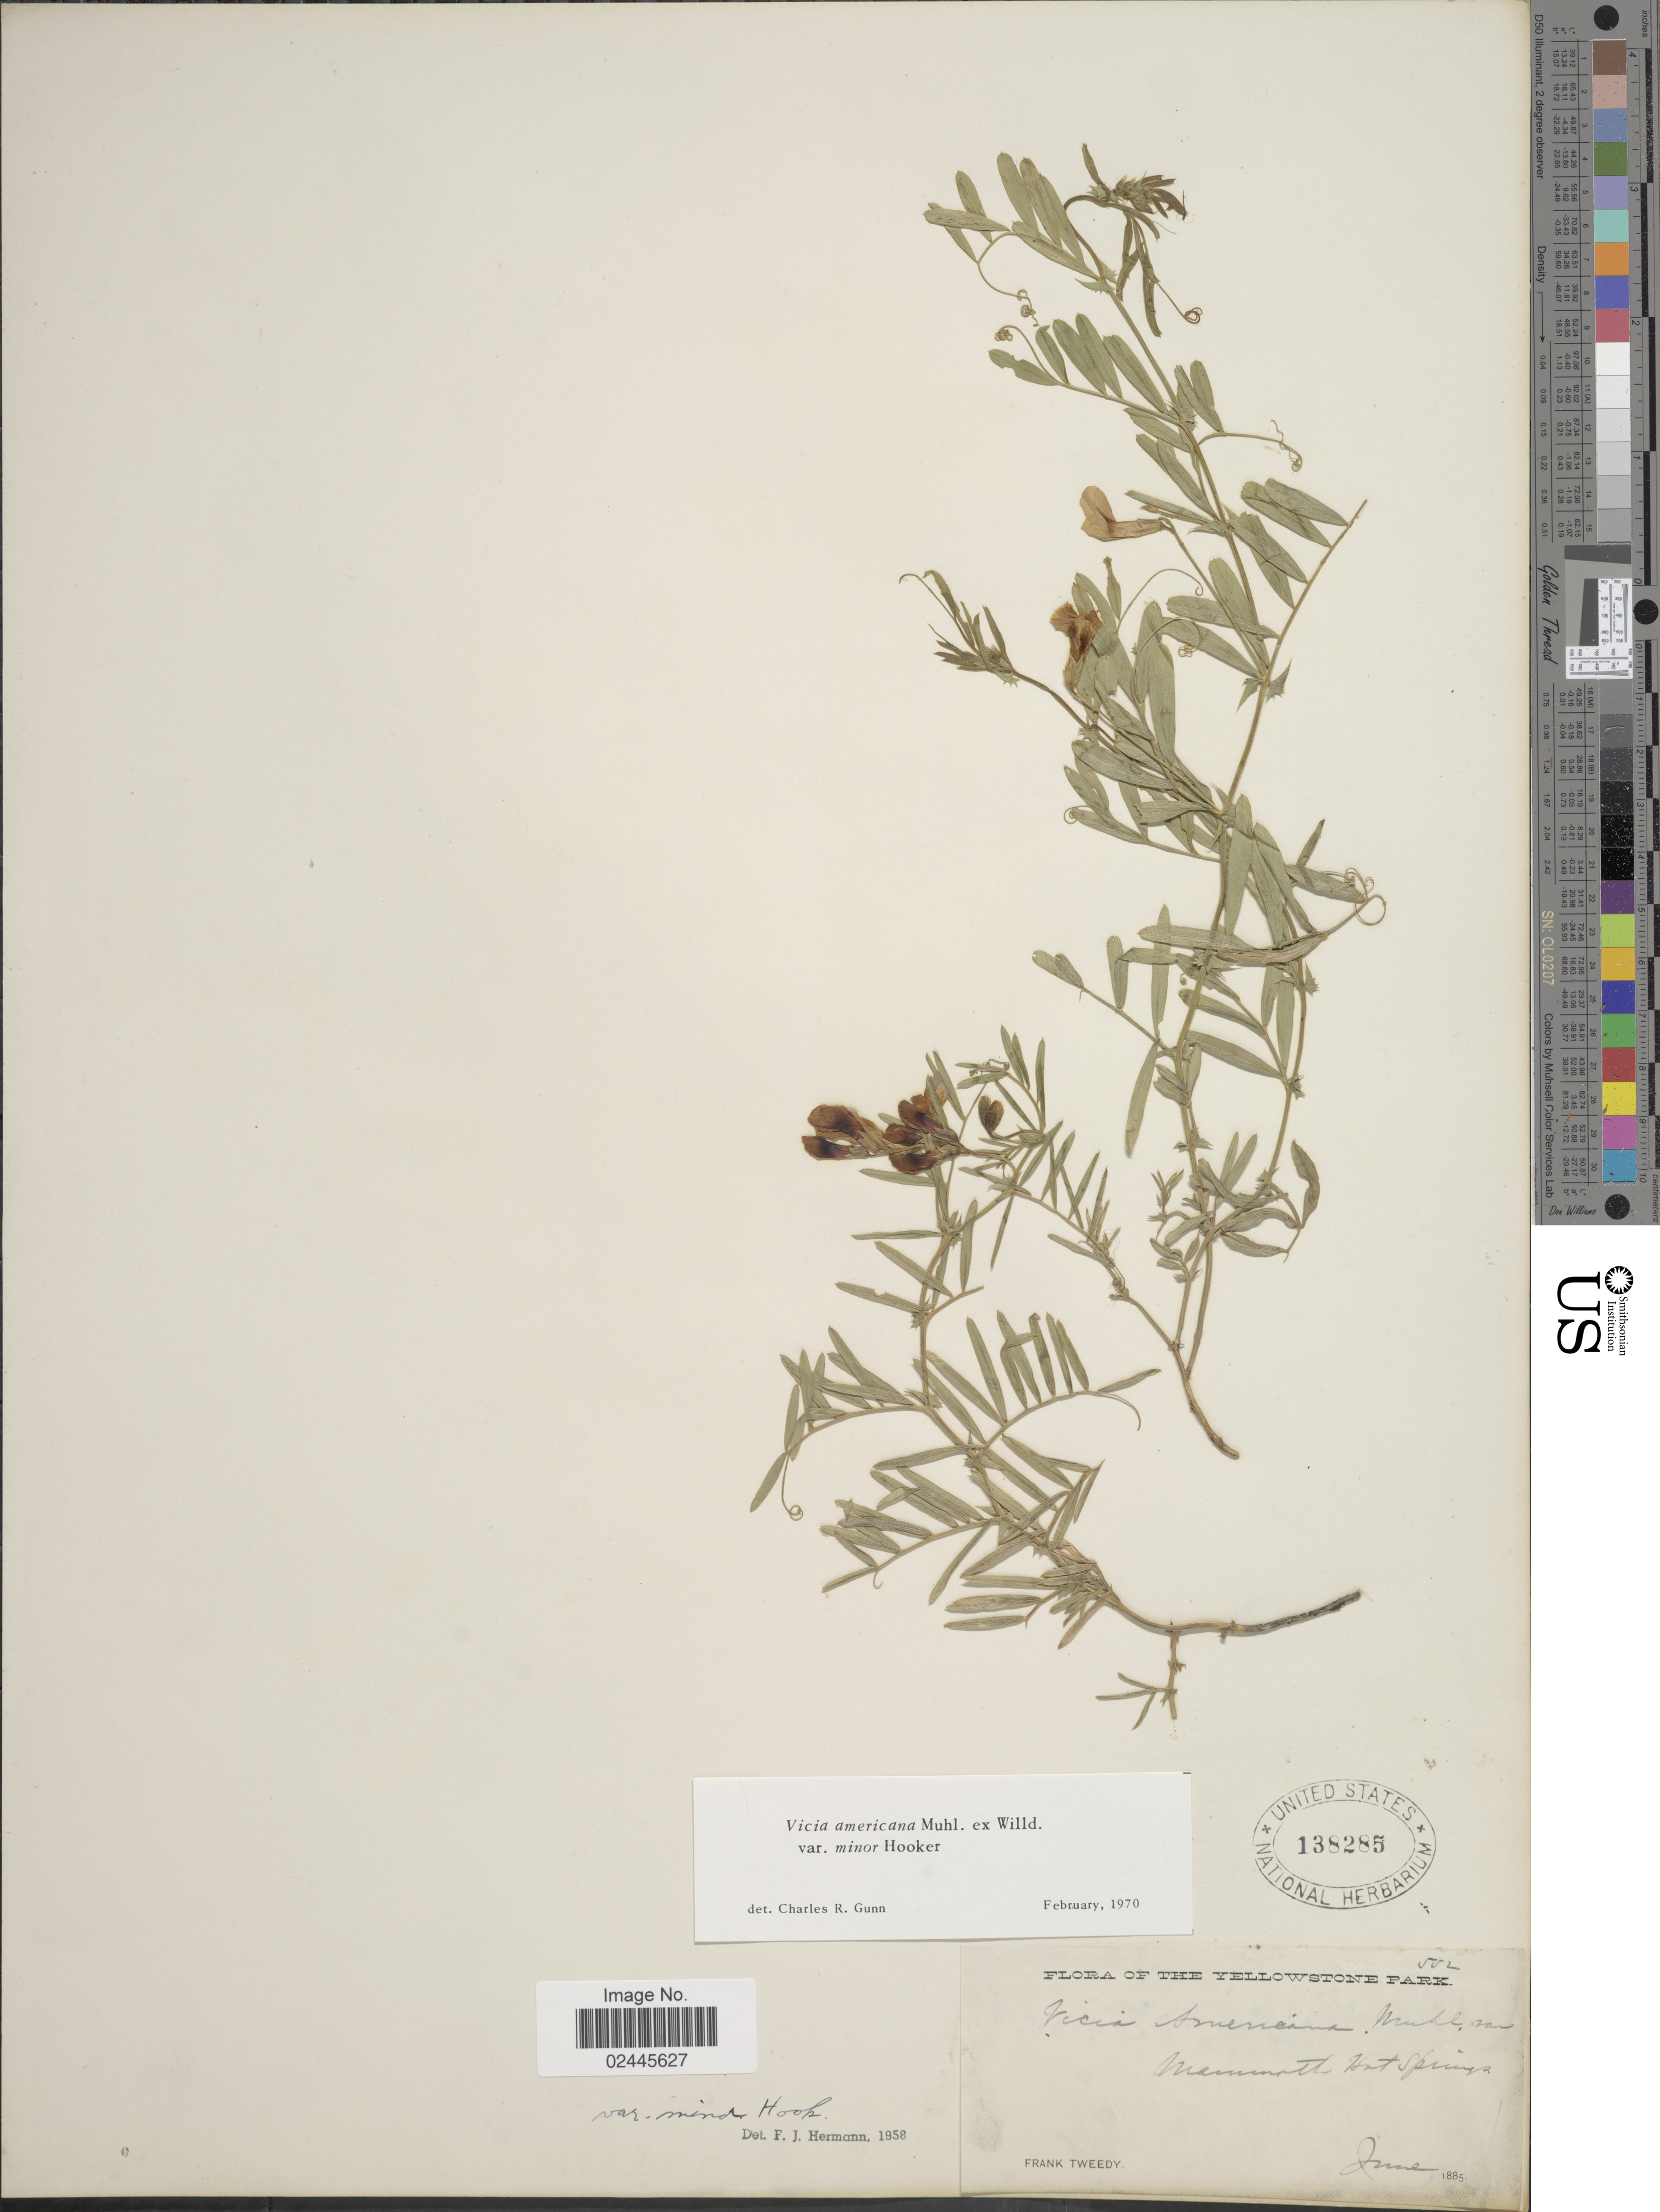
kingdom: Plantae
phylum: Tracheophyta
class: Magnoliopsida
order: Fabales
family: Fabaceae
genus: Vicia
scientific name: Vicia americana var. minor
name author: Hook.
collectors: F. Tweedy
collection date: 1885-06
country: United States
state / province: Wyoming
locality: The Yellowstone Park, Mammoth Hot Springs.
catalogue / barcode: US 138285